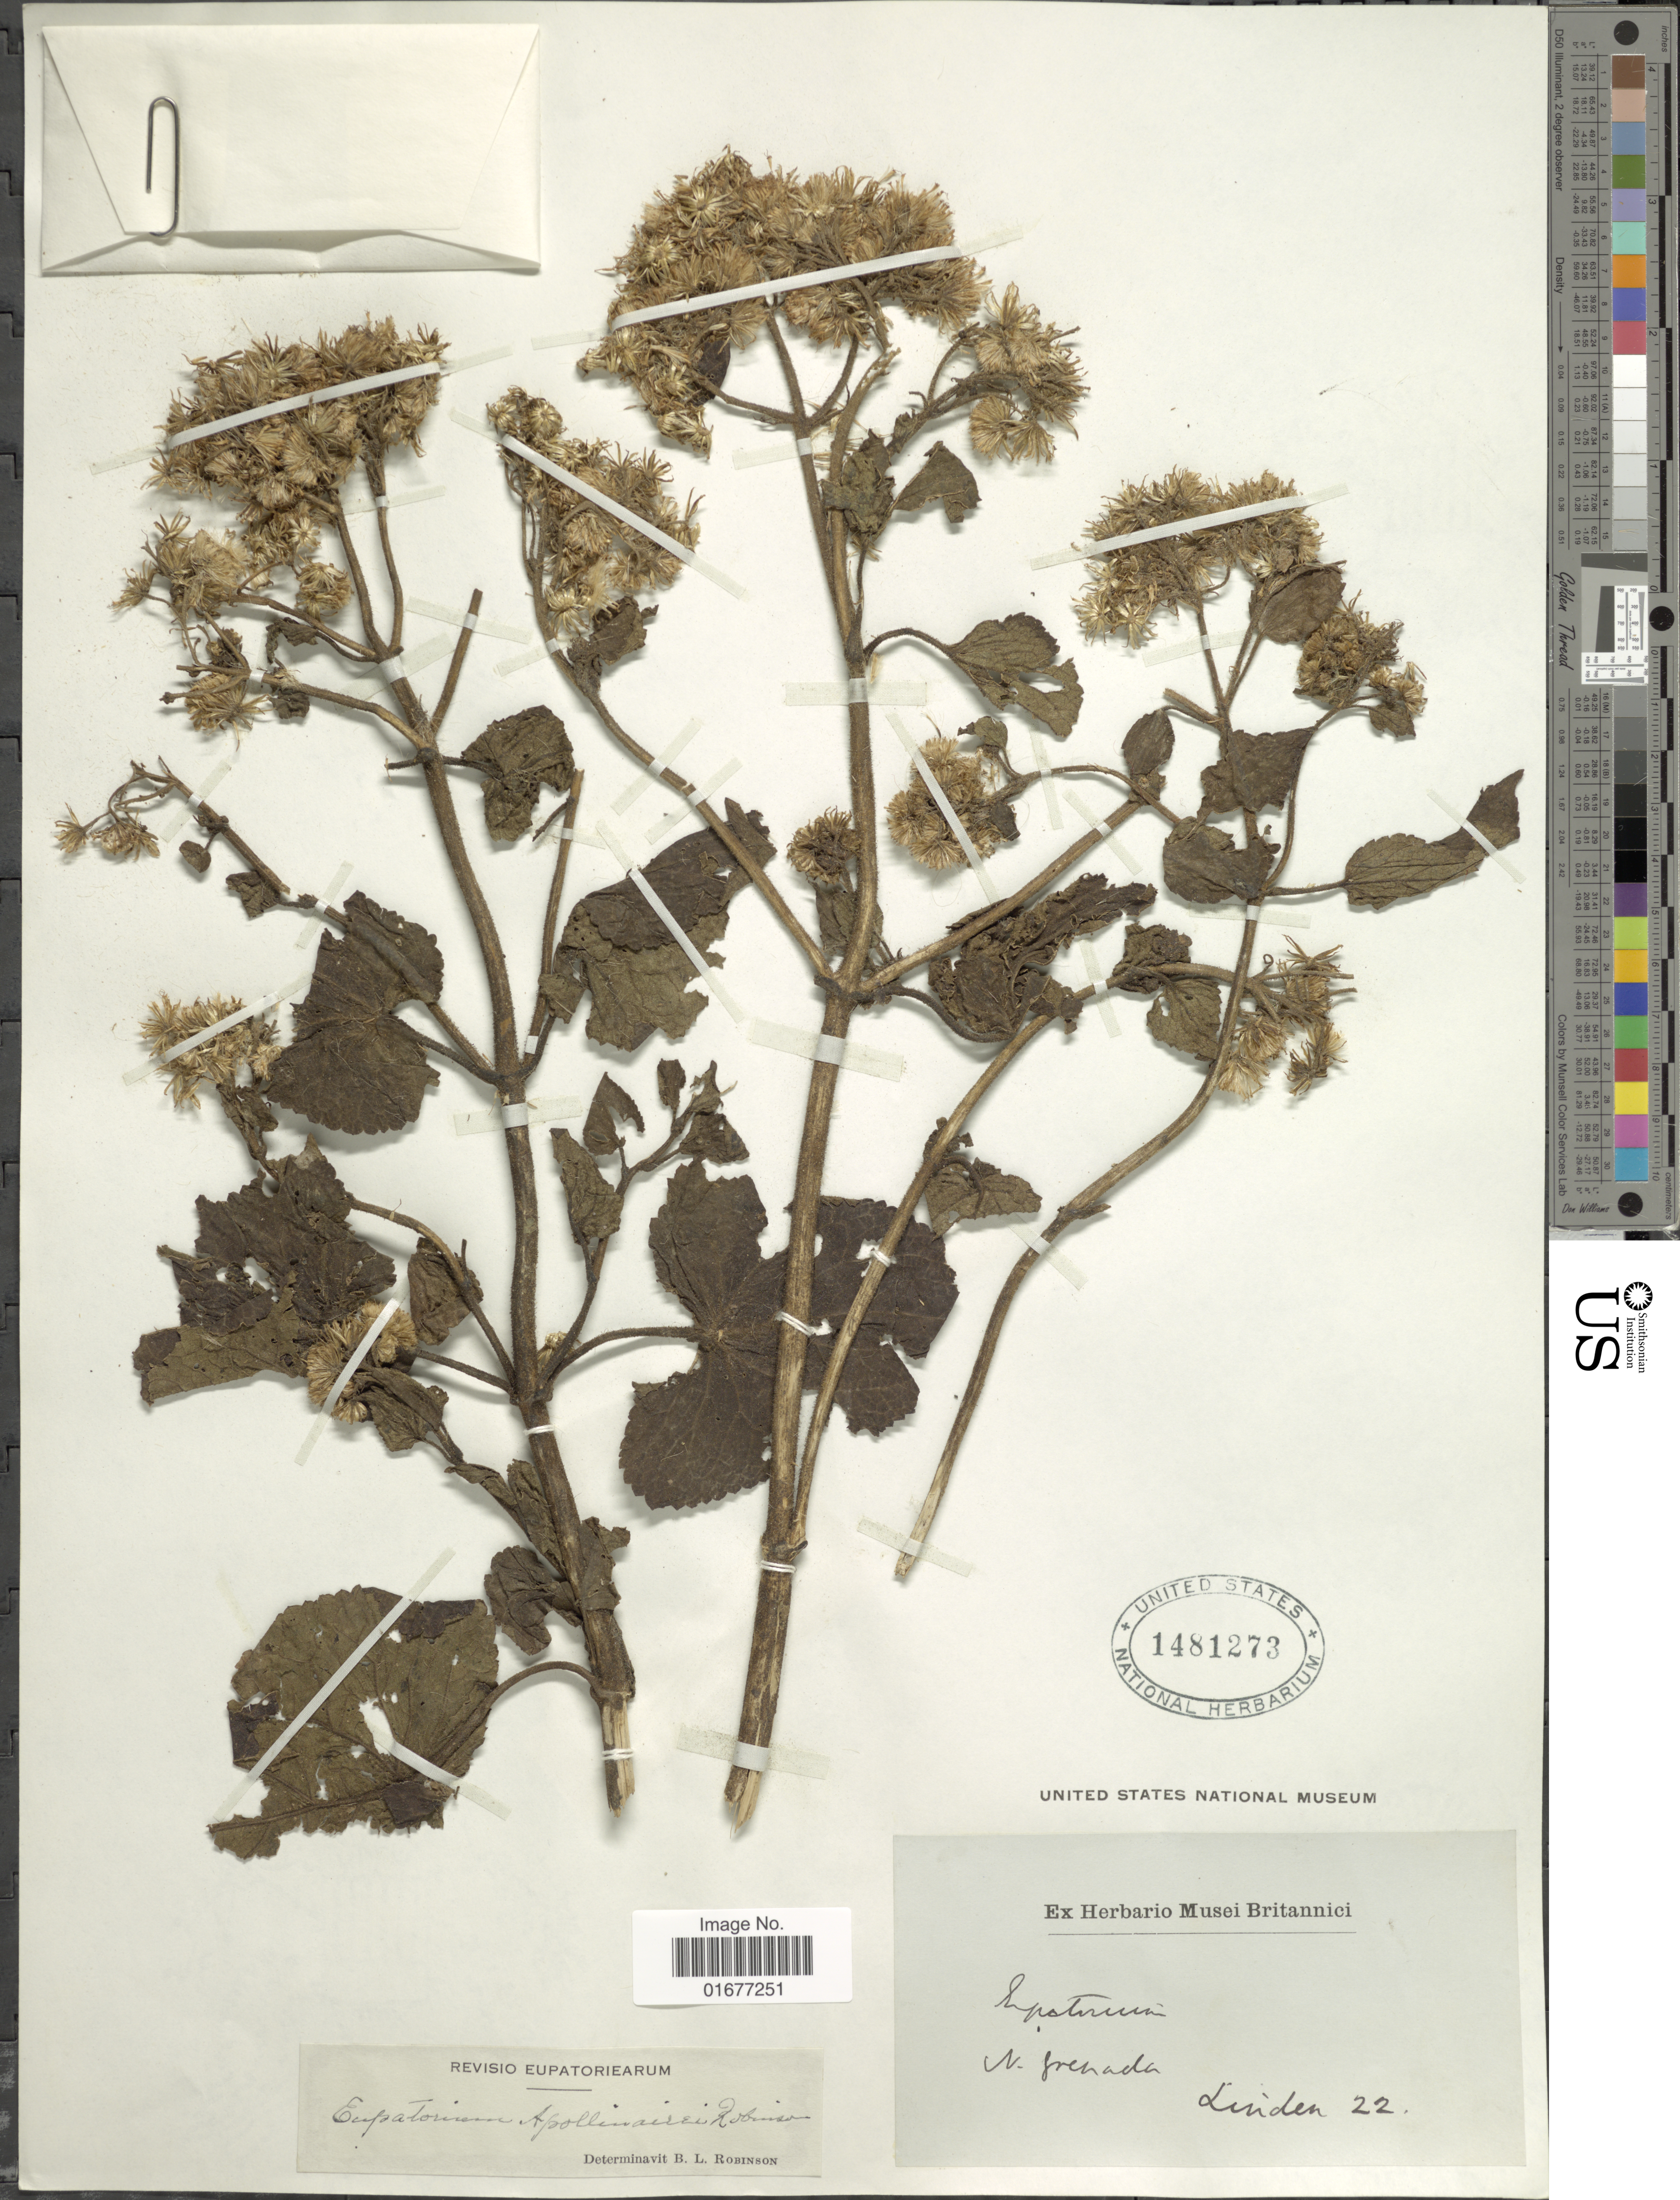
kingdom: Plantae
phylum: Tracheophyta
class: Magnoliopsida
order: Asterales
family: Asteraceae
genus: Ageratina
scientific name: Ageratina apollinairei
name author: (B.L. Rob.) R.M. King & H. Rob.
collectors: -- Linden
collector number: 22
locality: N. Grenada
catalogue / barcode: US 1481273